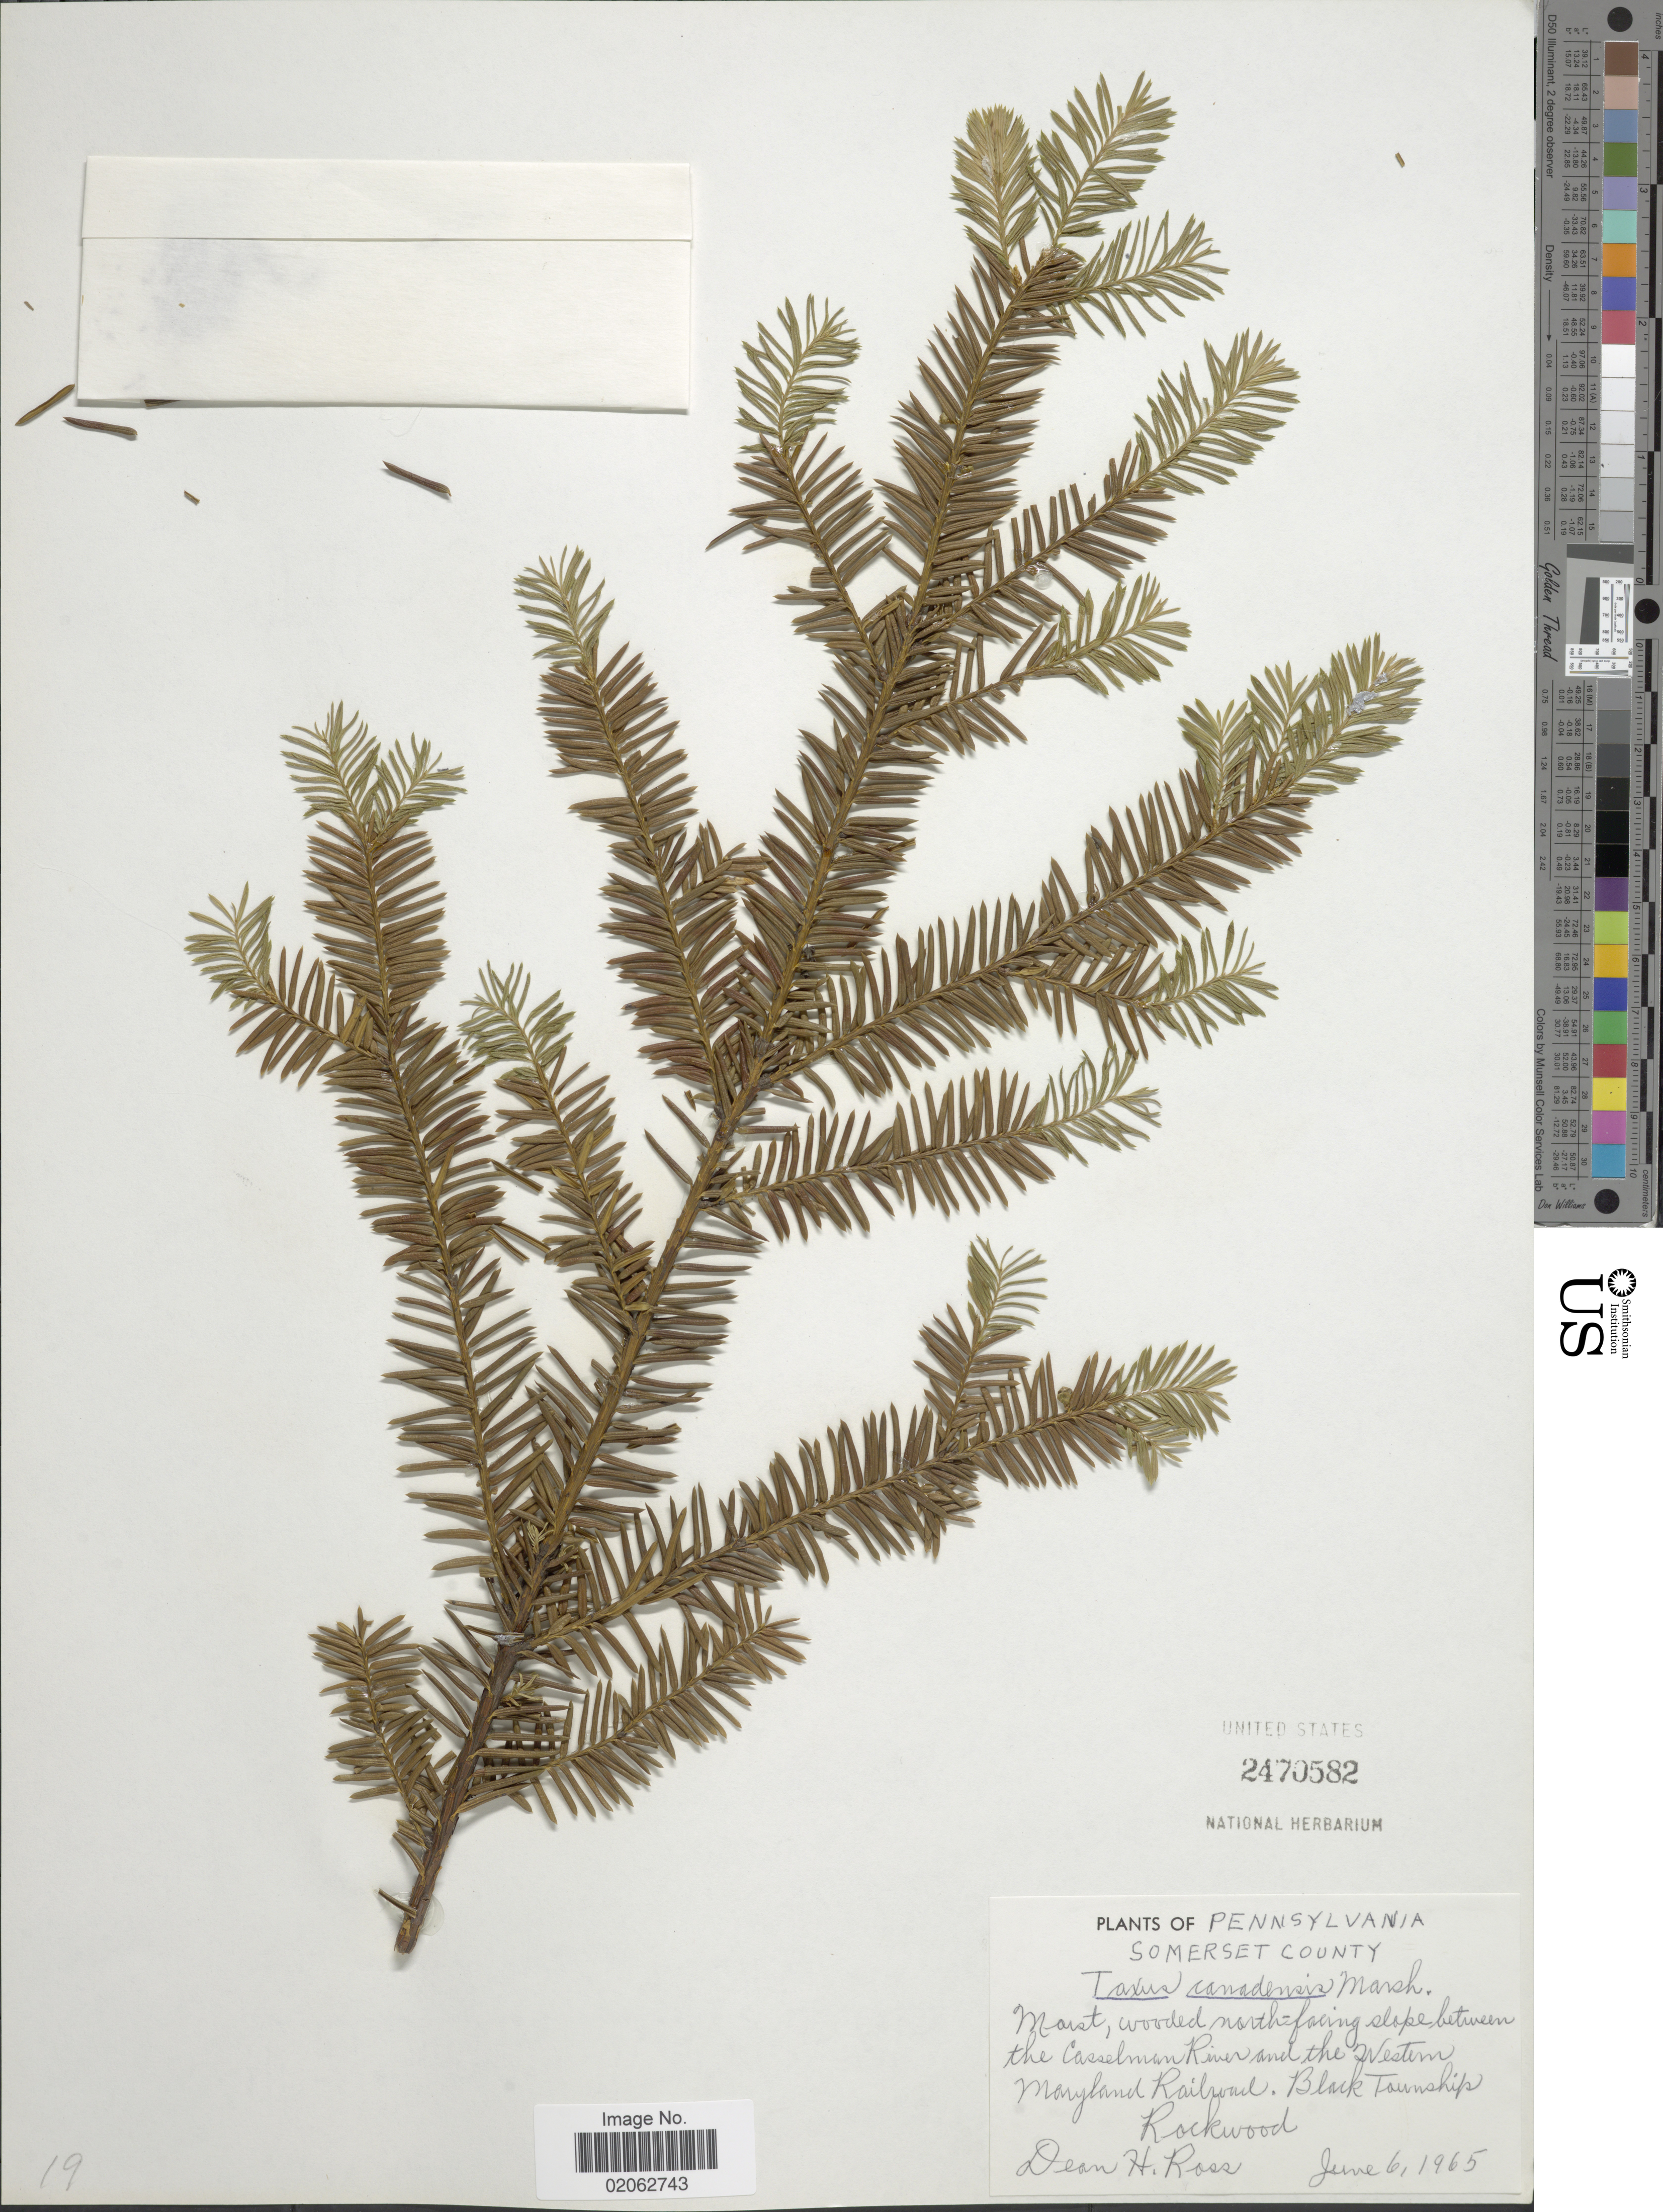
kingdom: Plantae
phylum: Tracheophyta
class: Pinopsida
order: Pinales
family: Taxaceae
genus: Taxus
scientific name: Taxus canadensis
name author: Marshall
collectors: D. Ross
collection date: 1965-06-06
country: United States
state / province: Pennsylvania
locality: Somerset County, wooded north facing slope between the Casselman River and the Western Maryland Railroad, Black Township, Rockwood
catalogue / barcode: US 2470582